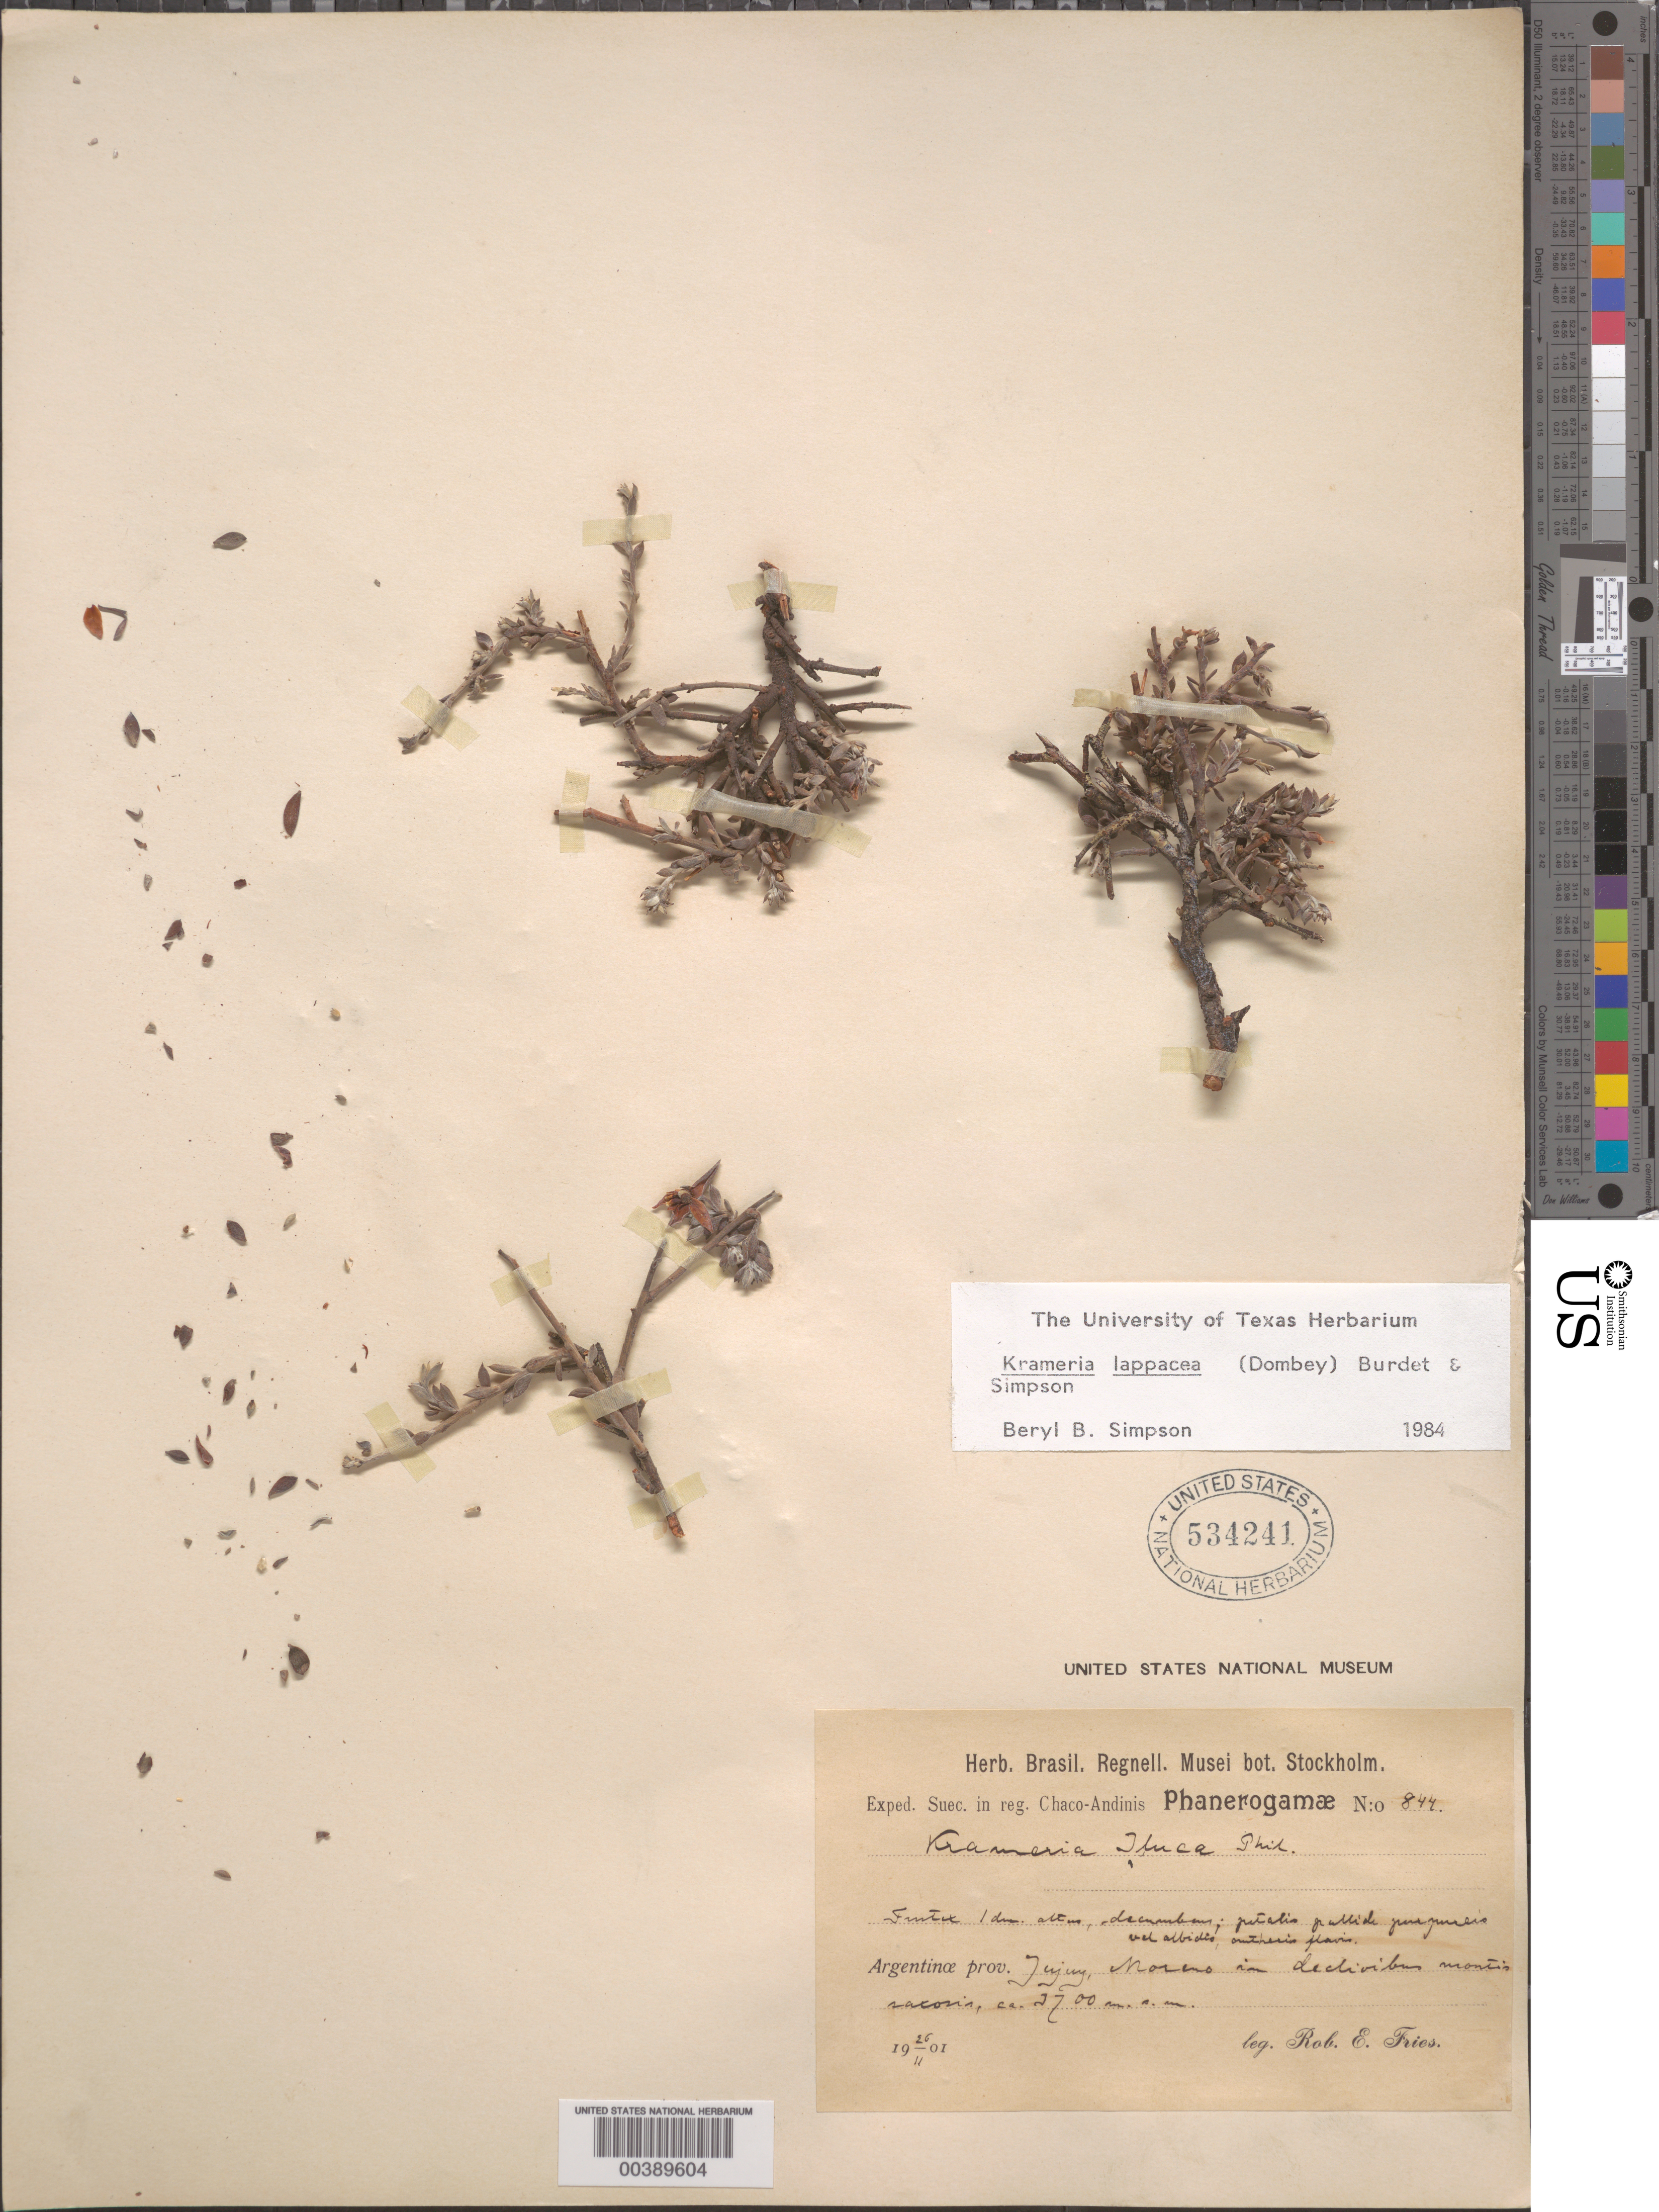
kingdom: Plantae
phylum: Tracheophyta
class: Magnoliopsida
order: Zygophyllales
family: Krameriaceae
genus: Krameria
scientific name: Krameria lappacea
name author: (Dombey) Burdet & B.B. Simpson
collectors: R. E. Fries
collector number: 844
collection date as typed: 26 Nov 1901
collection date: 1901-11-26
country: Argentina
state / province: Jujuy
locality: Morens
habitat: In declivibus montis sacorris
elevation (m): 3700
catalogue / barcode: US 534241